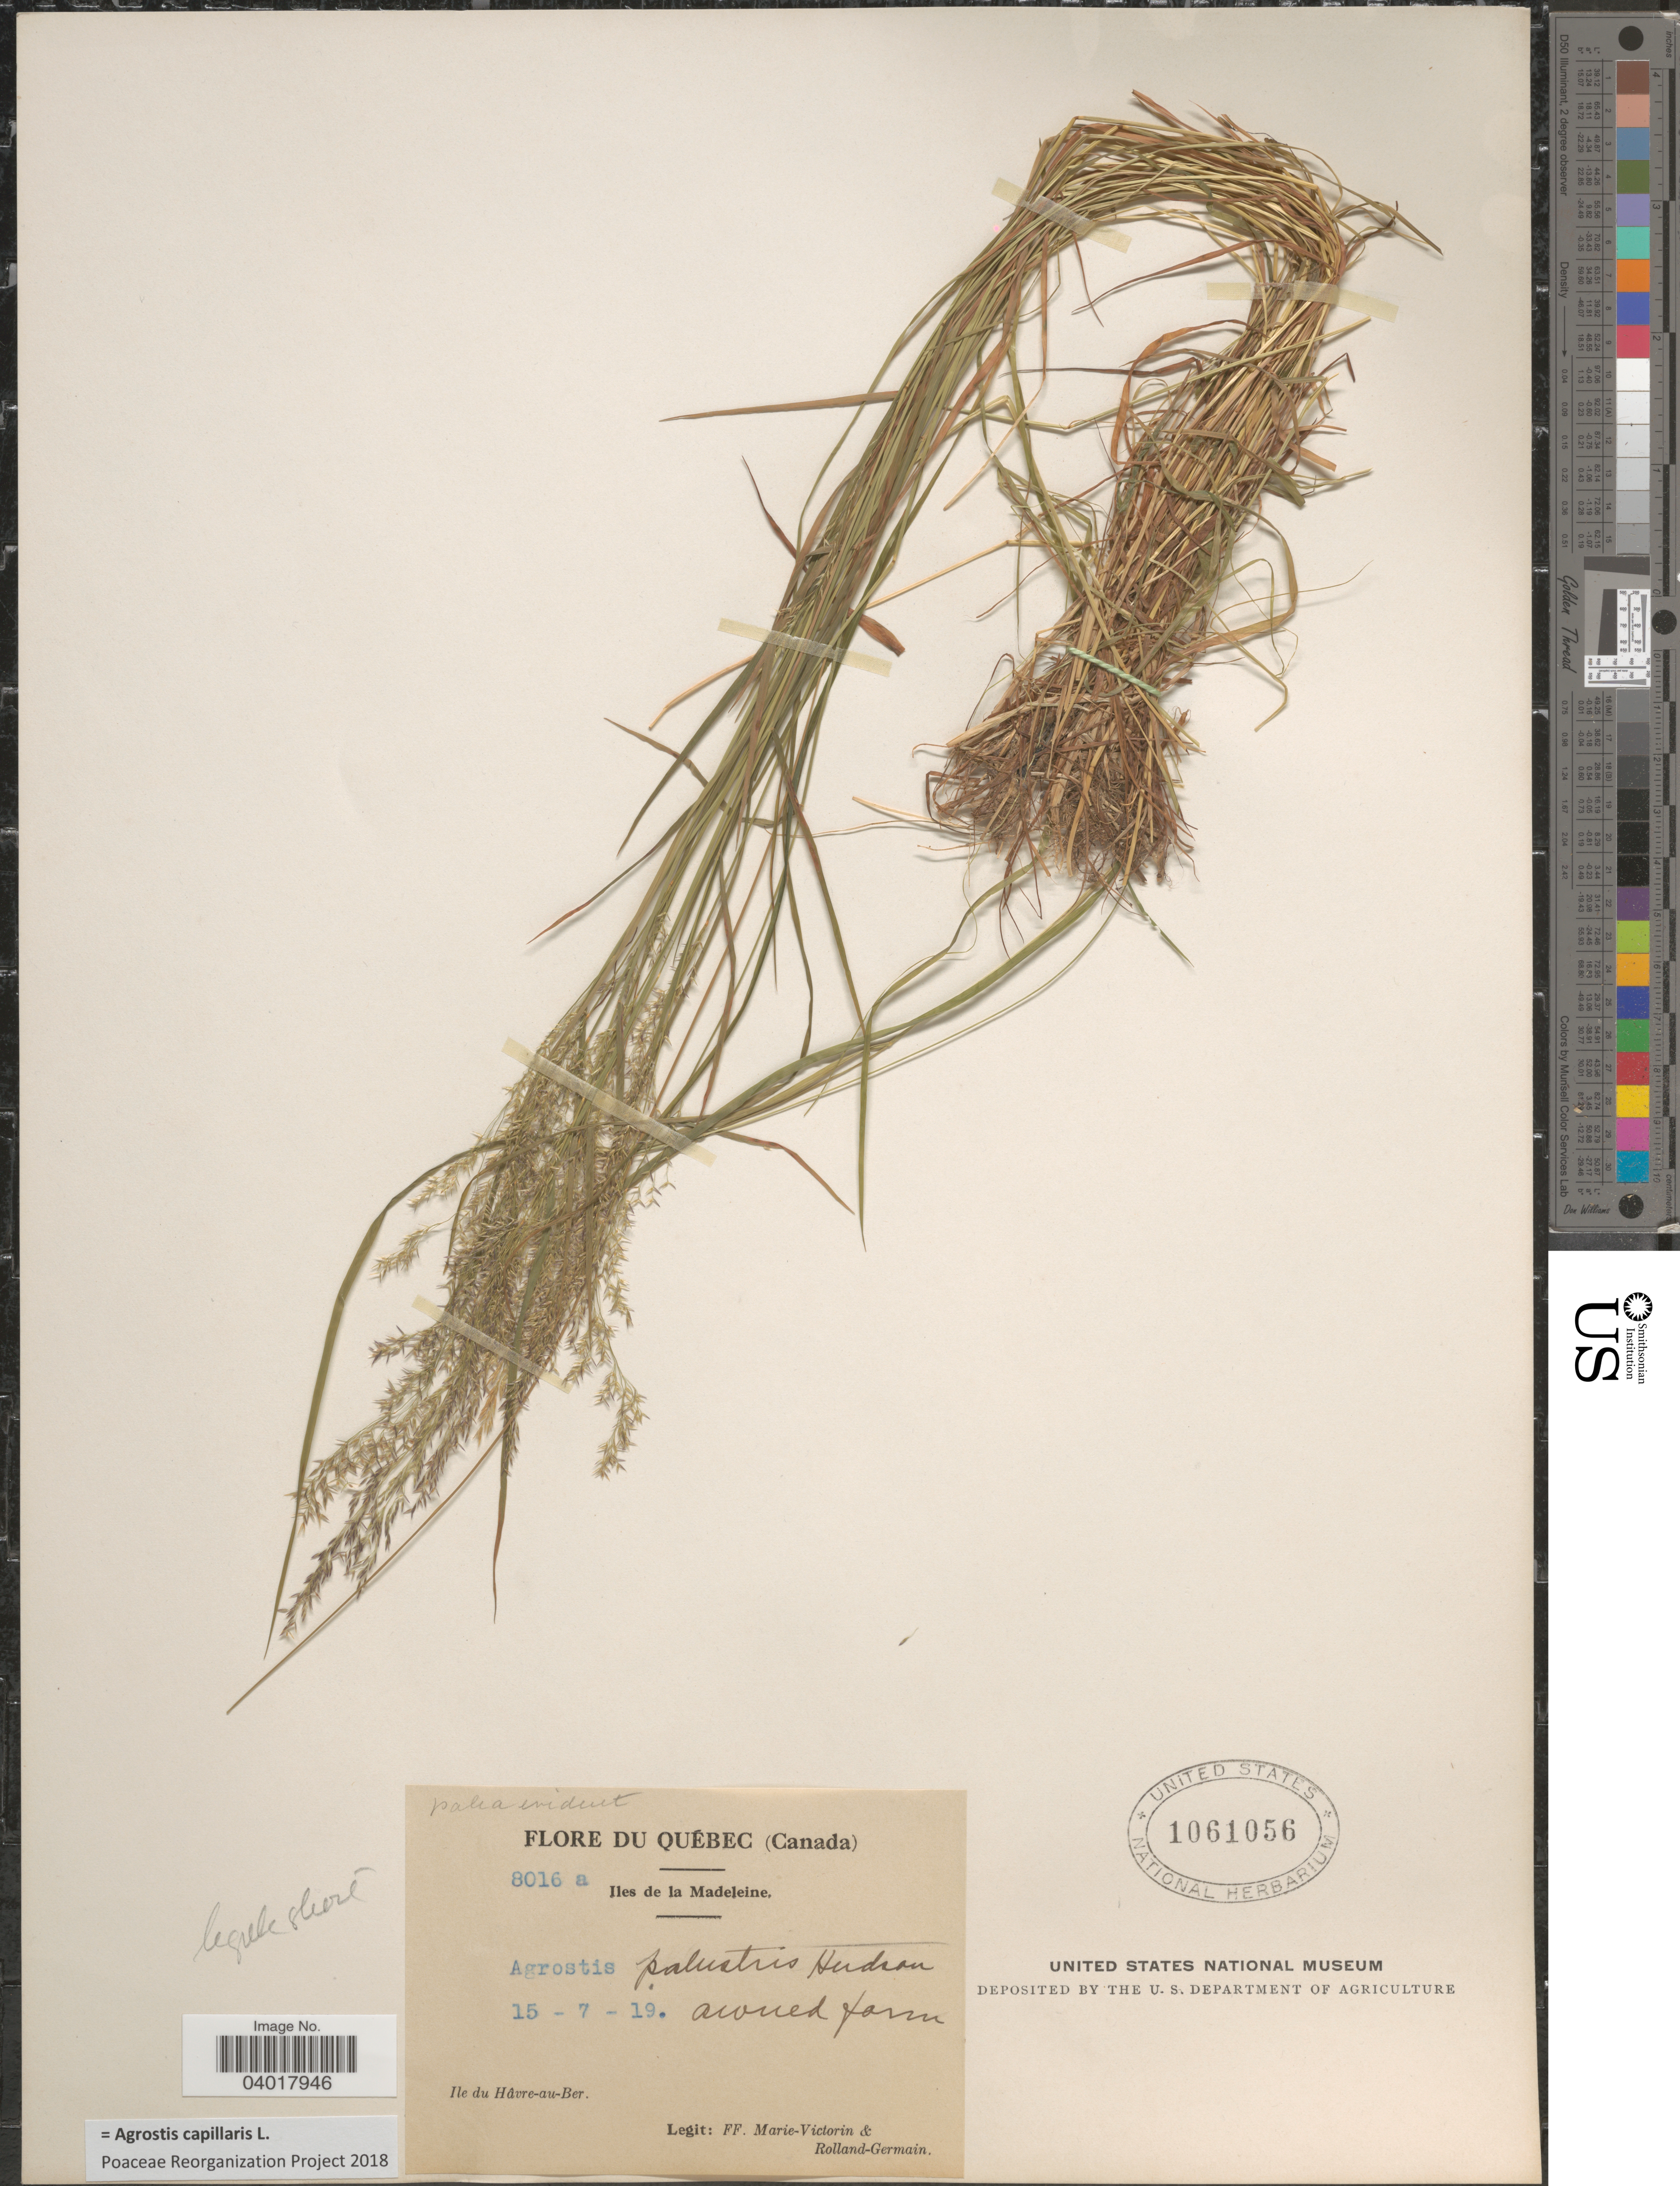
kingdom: Plantae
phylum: Tracheophyta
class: Liliopsida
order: Poales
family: Poaceae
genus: Agrostis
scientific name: Agrostis capillaris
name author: L.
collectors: F. Marie-Victorin & Rolland-Germain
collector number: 8016a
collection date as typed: Transcribed d/m/y: 15/7/19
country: Canada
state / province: Quebec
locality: Iles de la Madeleine. Ile du Hâvre-au-Ber.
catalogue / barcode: US 1061056